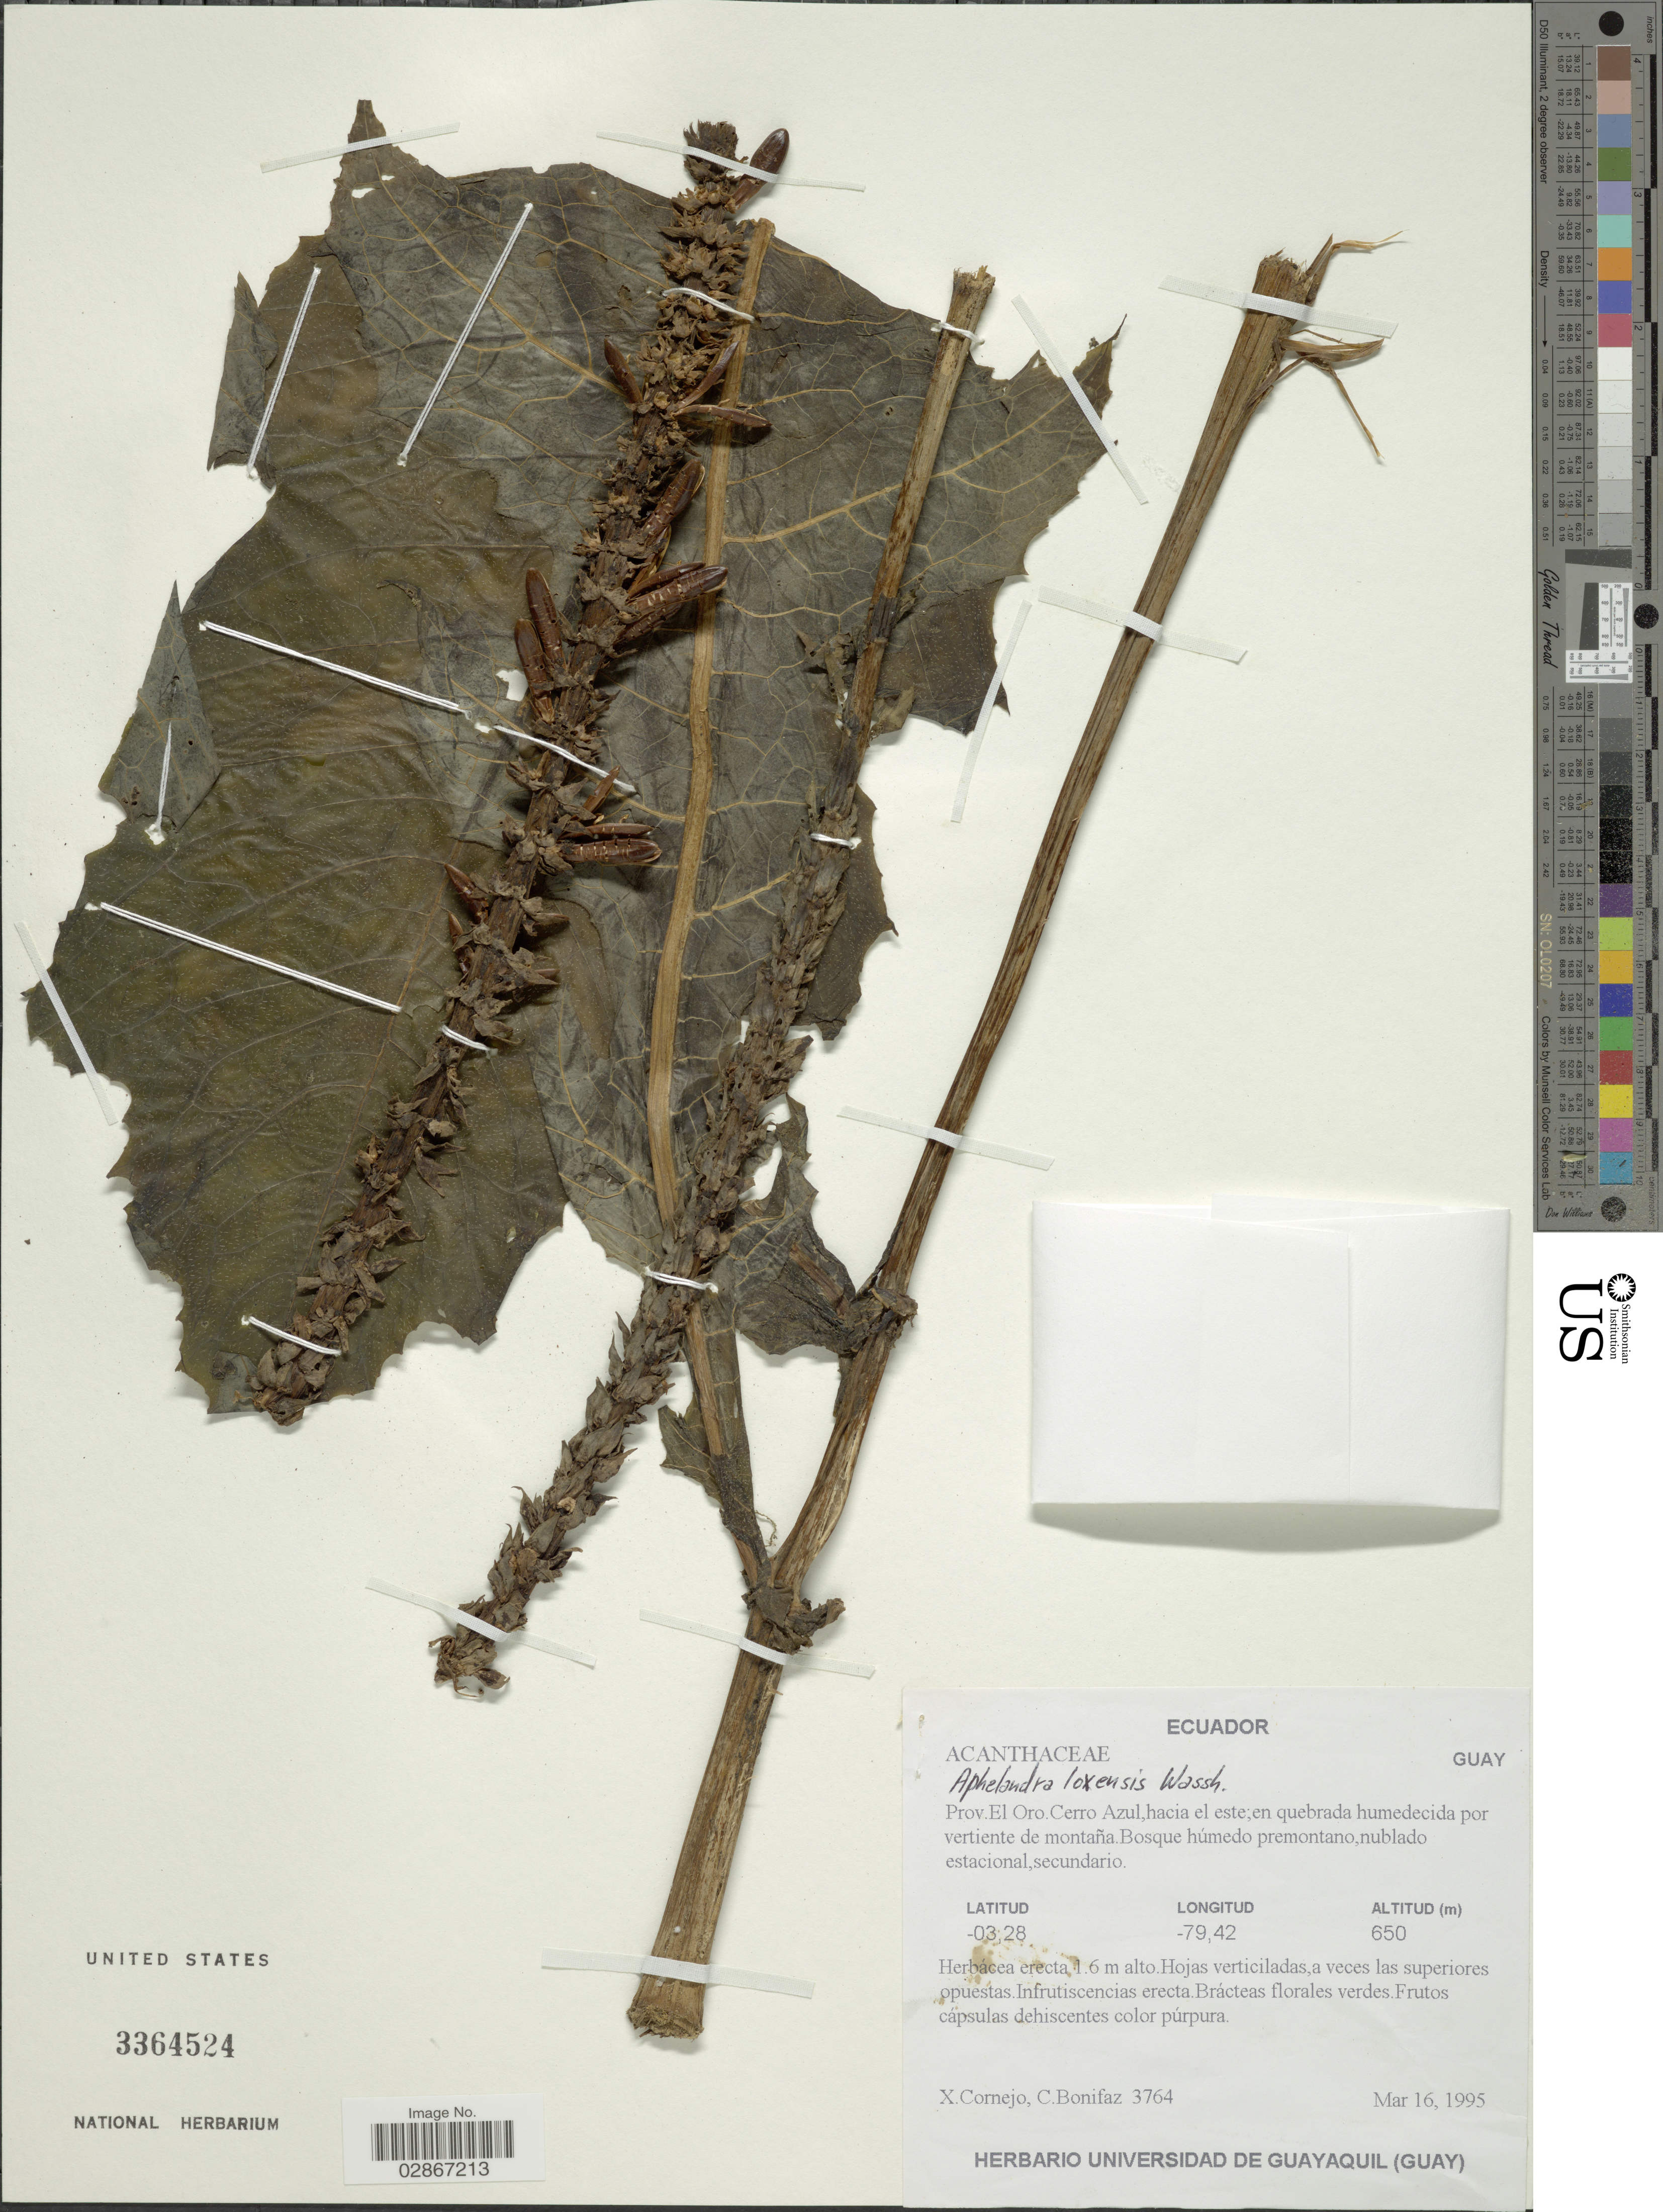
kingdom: Plantae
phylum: Tracheophyta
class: Magnoliopsida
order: Lamiales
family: Acanthaceae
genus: Aphelandra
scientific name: Aphelandra loxensis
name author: Wassh.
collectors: X. F. Cornejo & C. Bonifaz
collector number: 3764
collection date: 1995-03-16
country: Ecuador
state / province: El Oro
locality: Prov. El Oro. Cerro Azul, hacia el este; en quebrada humedecida por vertiente de montaña.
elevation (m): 650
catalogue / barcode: US 2264524